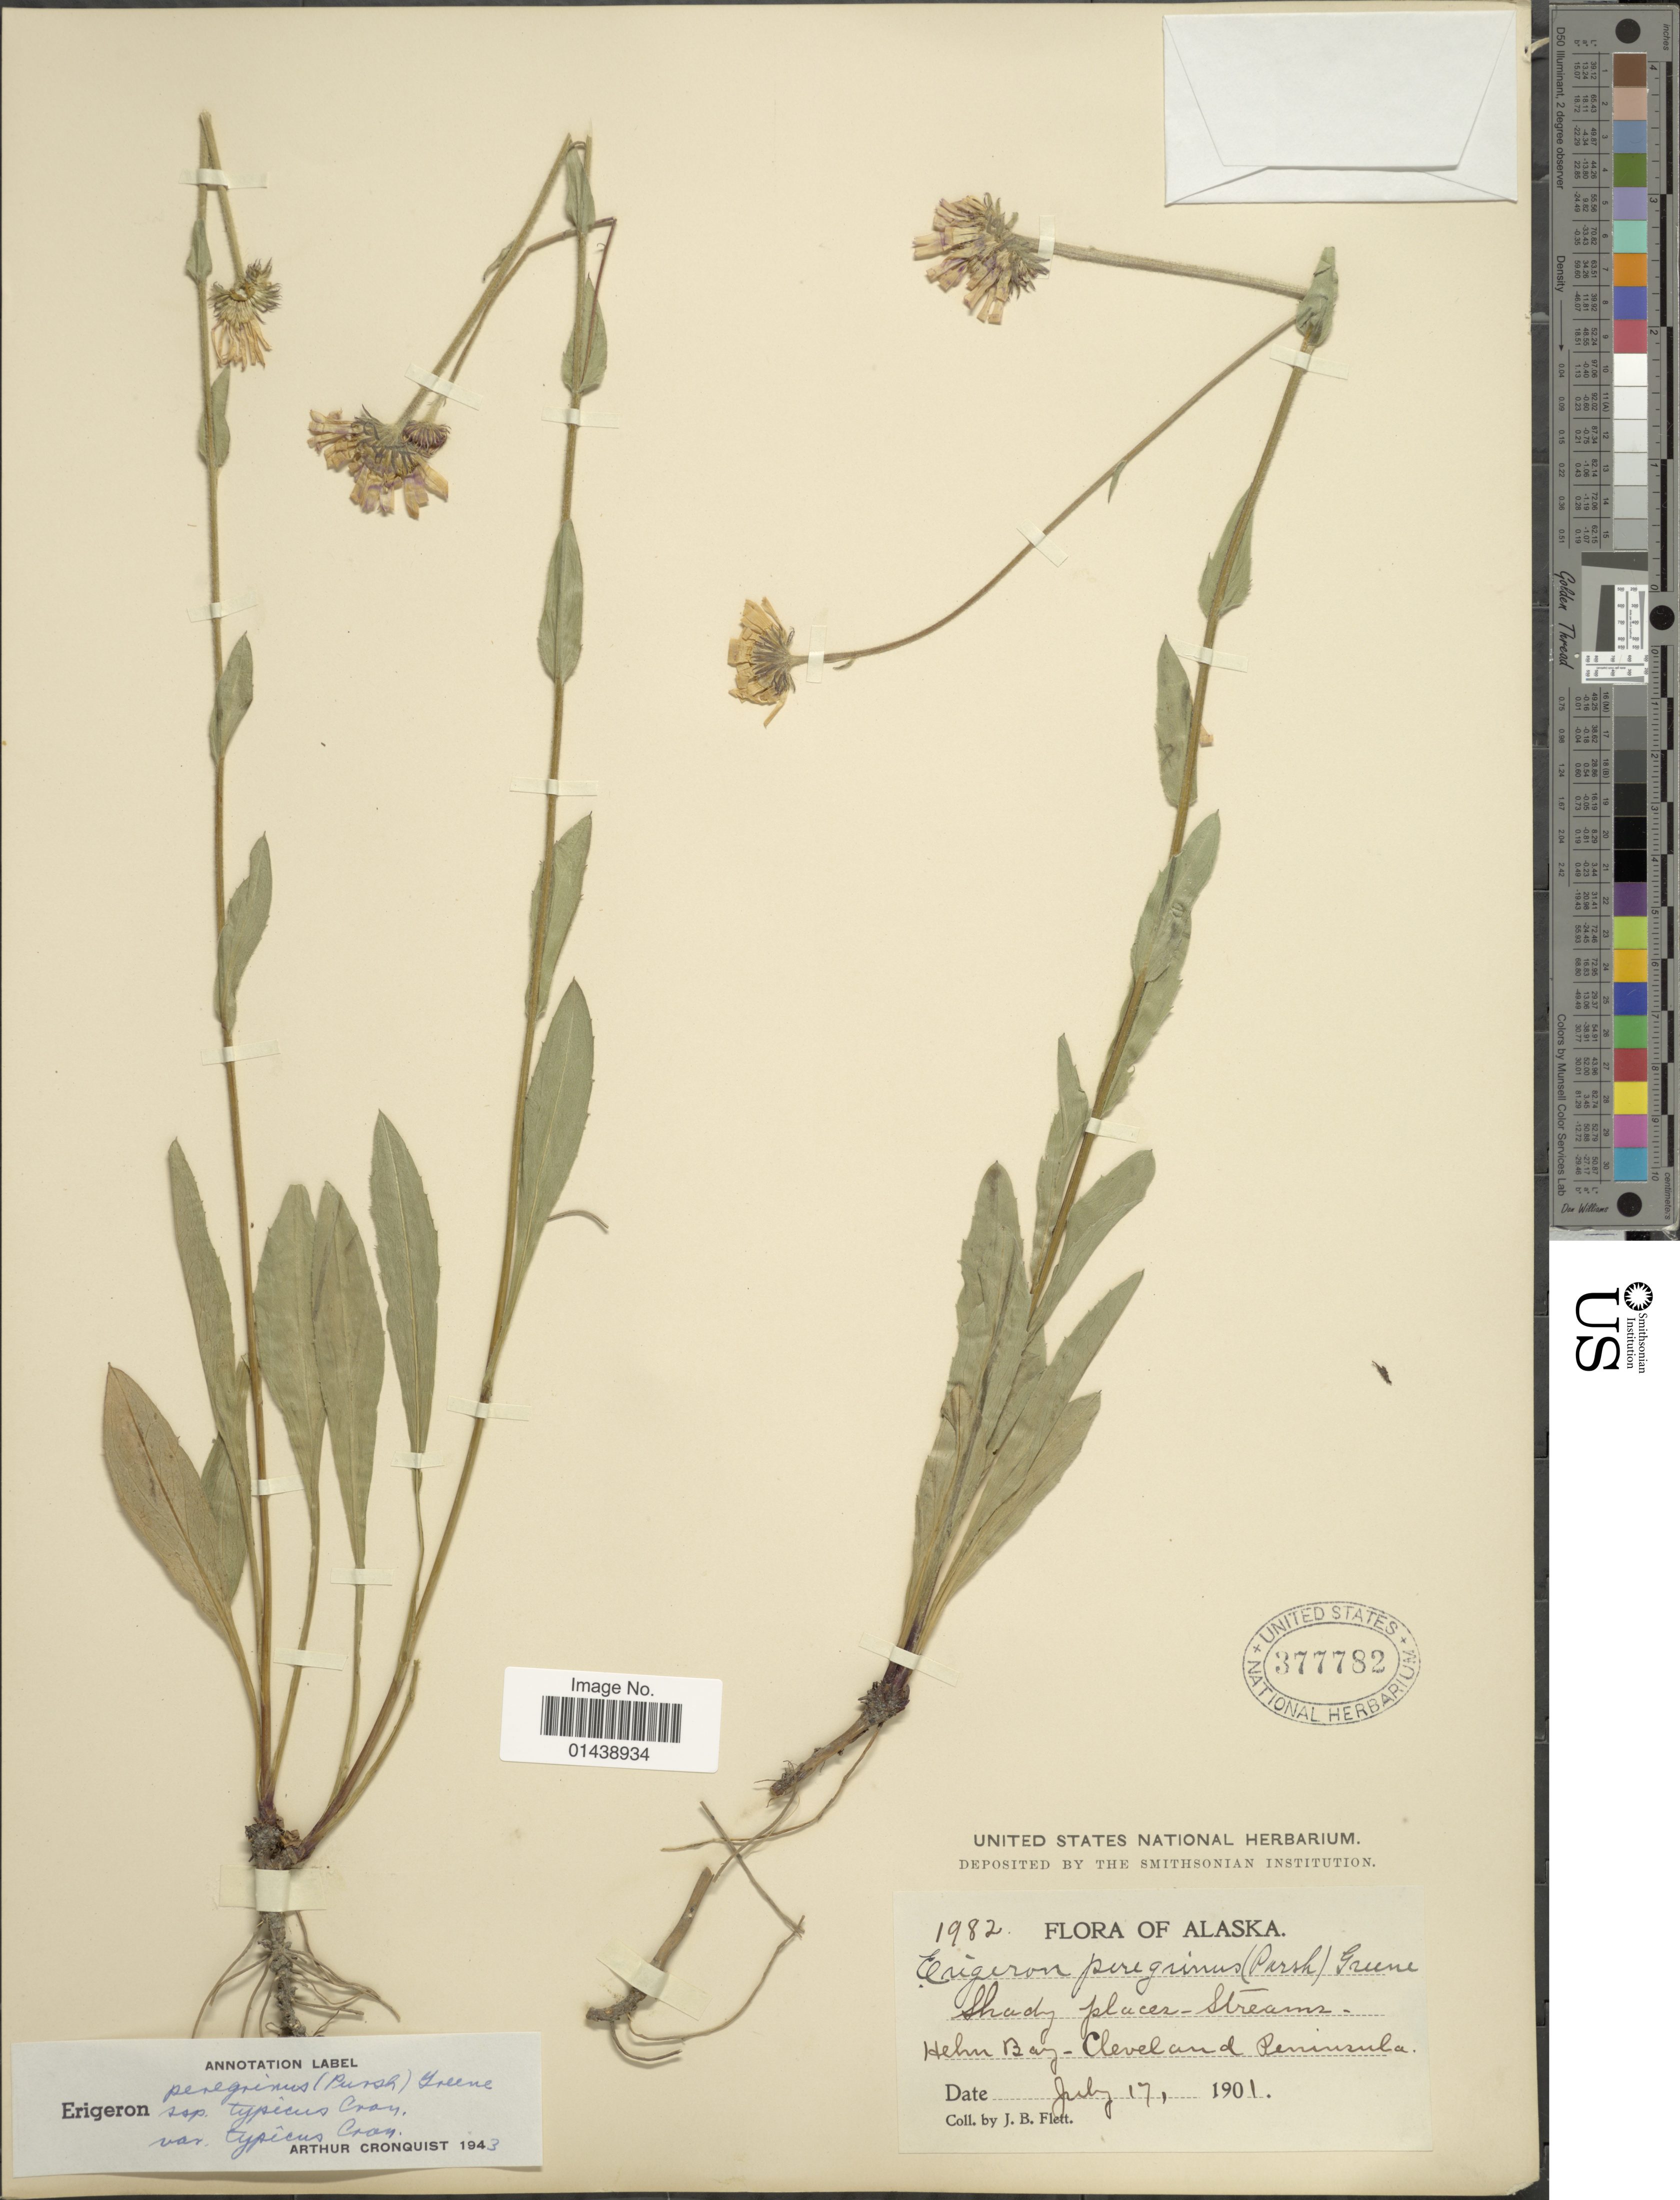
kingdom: Plantae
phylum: Tracheophyta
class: Magnoliopsida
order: Asterales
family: Asteraceae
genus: Erigeron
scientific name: Erigeron peregrinus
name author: (Banks ex Pursh) Greene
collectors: J. Flett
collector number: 1982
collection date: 1901-07-17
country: United States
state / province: Alaska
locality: Hehn Bay - Cleveland Peninsula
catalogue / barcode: US 377782